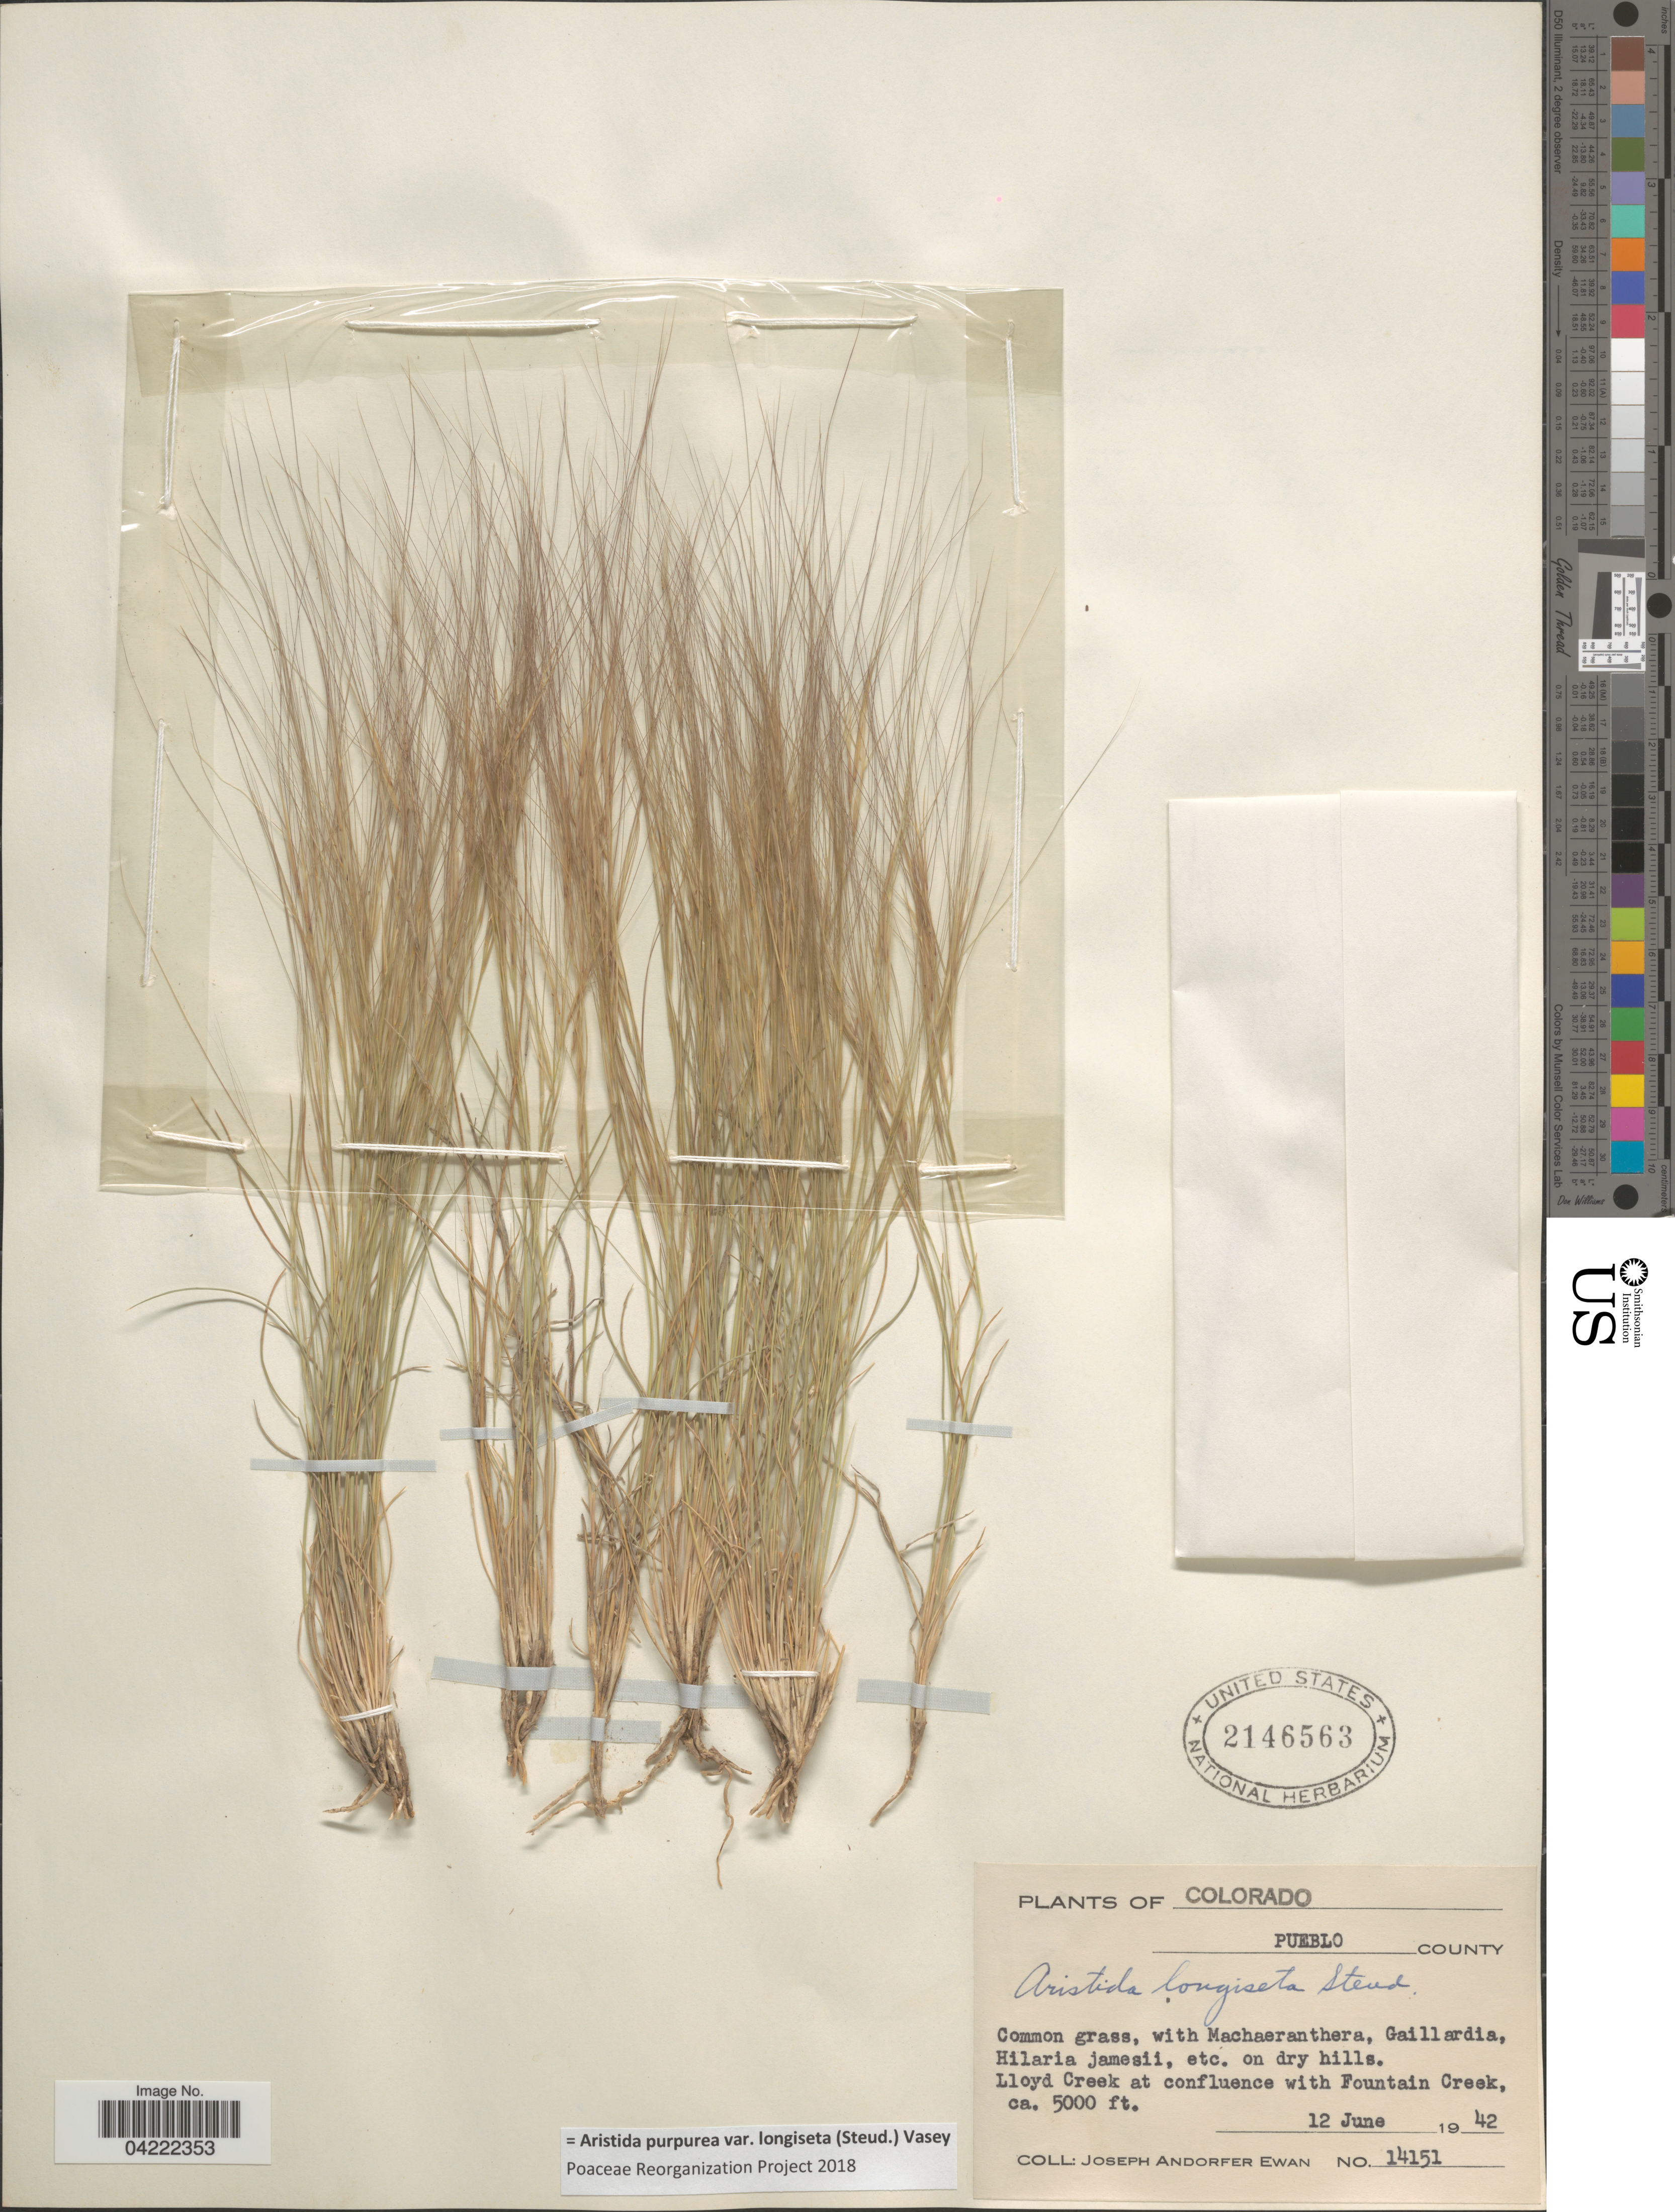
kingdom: Plantae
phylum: Tracheophyta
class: Liliopsida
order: Poales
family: Poaceae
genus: Aristida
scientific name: Aristida purpurea var. longiseta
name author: (Steud.) Vasey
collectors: J. A. Ewan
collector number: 14151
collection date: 1942-06-12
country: United States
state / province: Colorado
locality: Pueblo County. On dry hills. Lloyd Creek at confluence with Fountain Creek.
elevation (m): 1524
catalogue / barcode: US 2146563